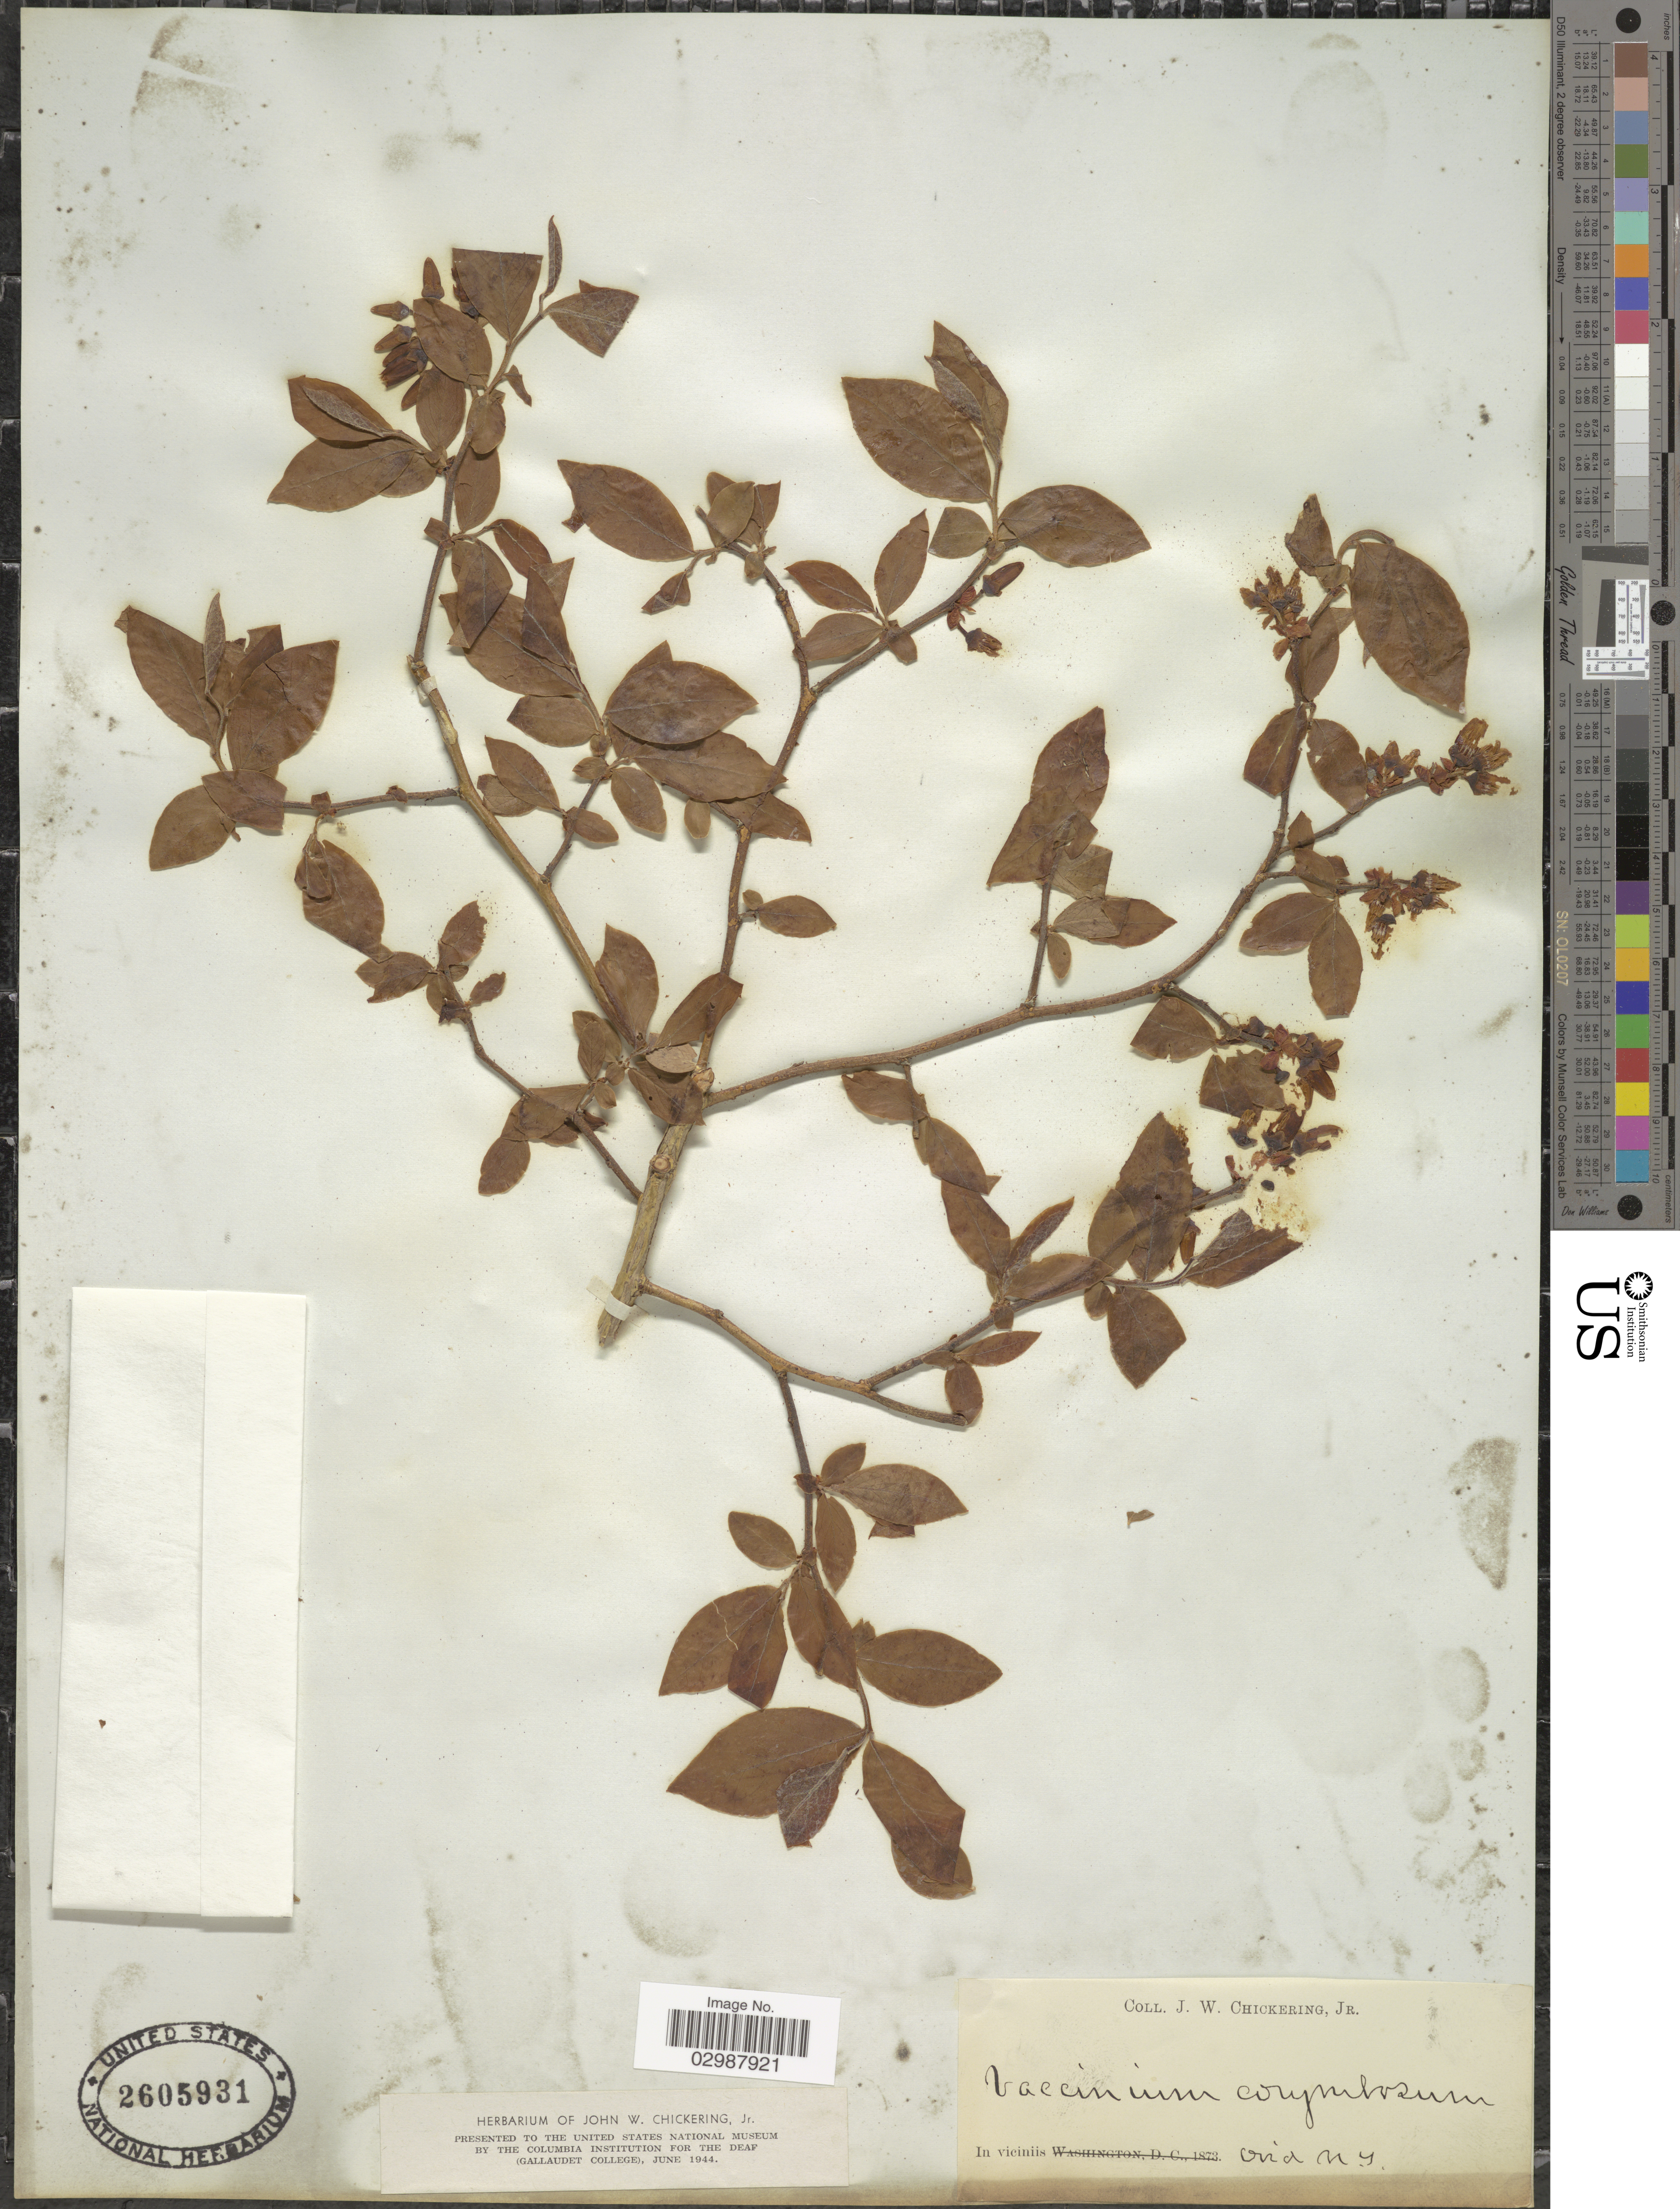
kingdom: Plantae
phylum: Tracheophyta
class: Magnoliopsida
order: Ericales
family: Ericaceae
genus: Vaccinium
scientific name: Vaccinium corymbosum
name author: L.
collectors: J. W. Chickering Jr.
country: United States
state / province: New York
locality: In viciniis Ovid.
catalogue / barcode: US 2605931